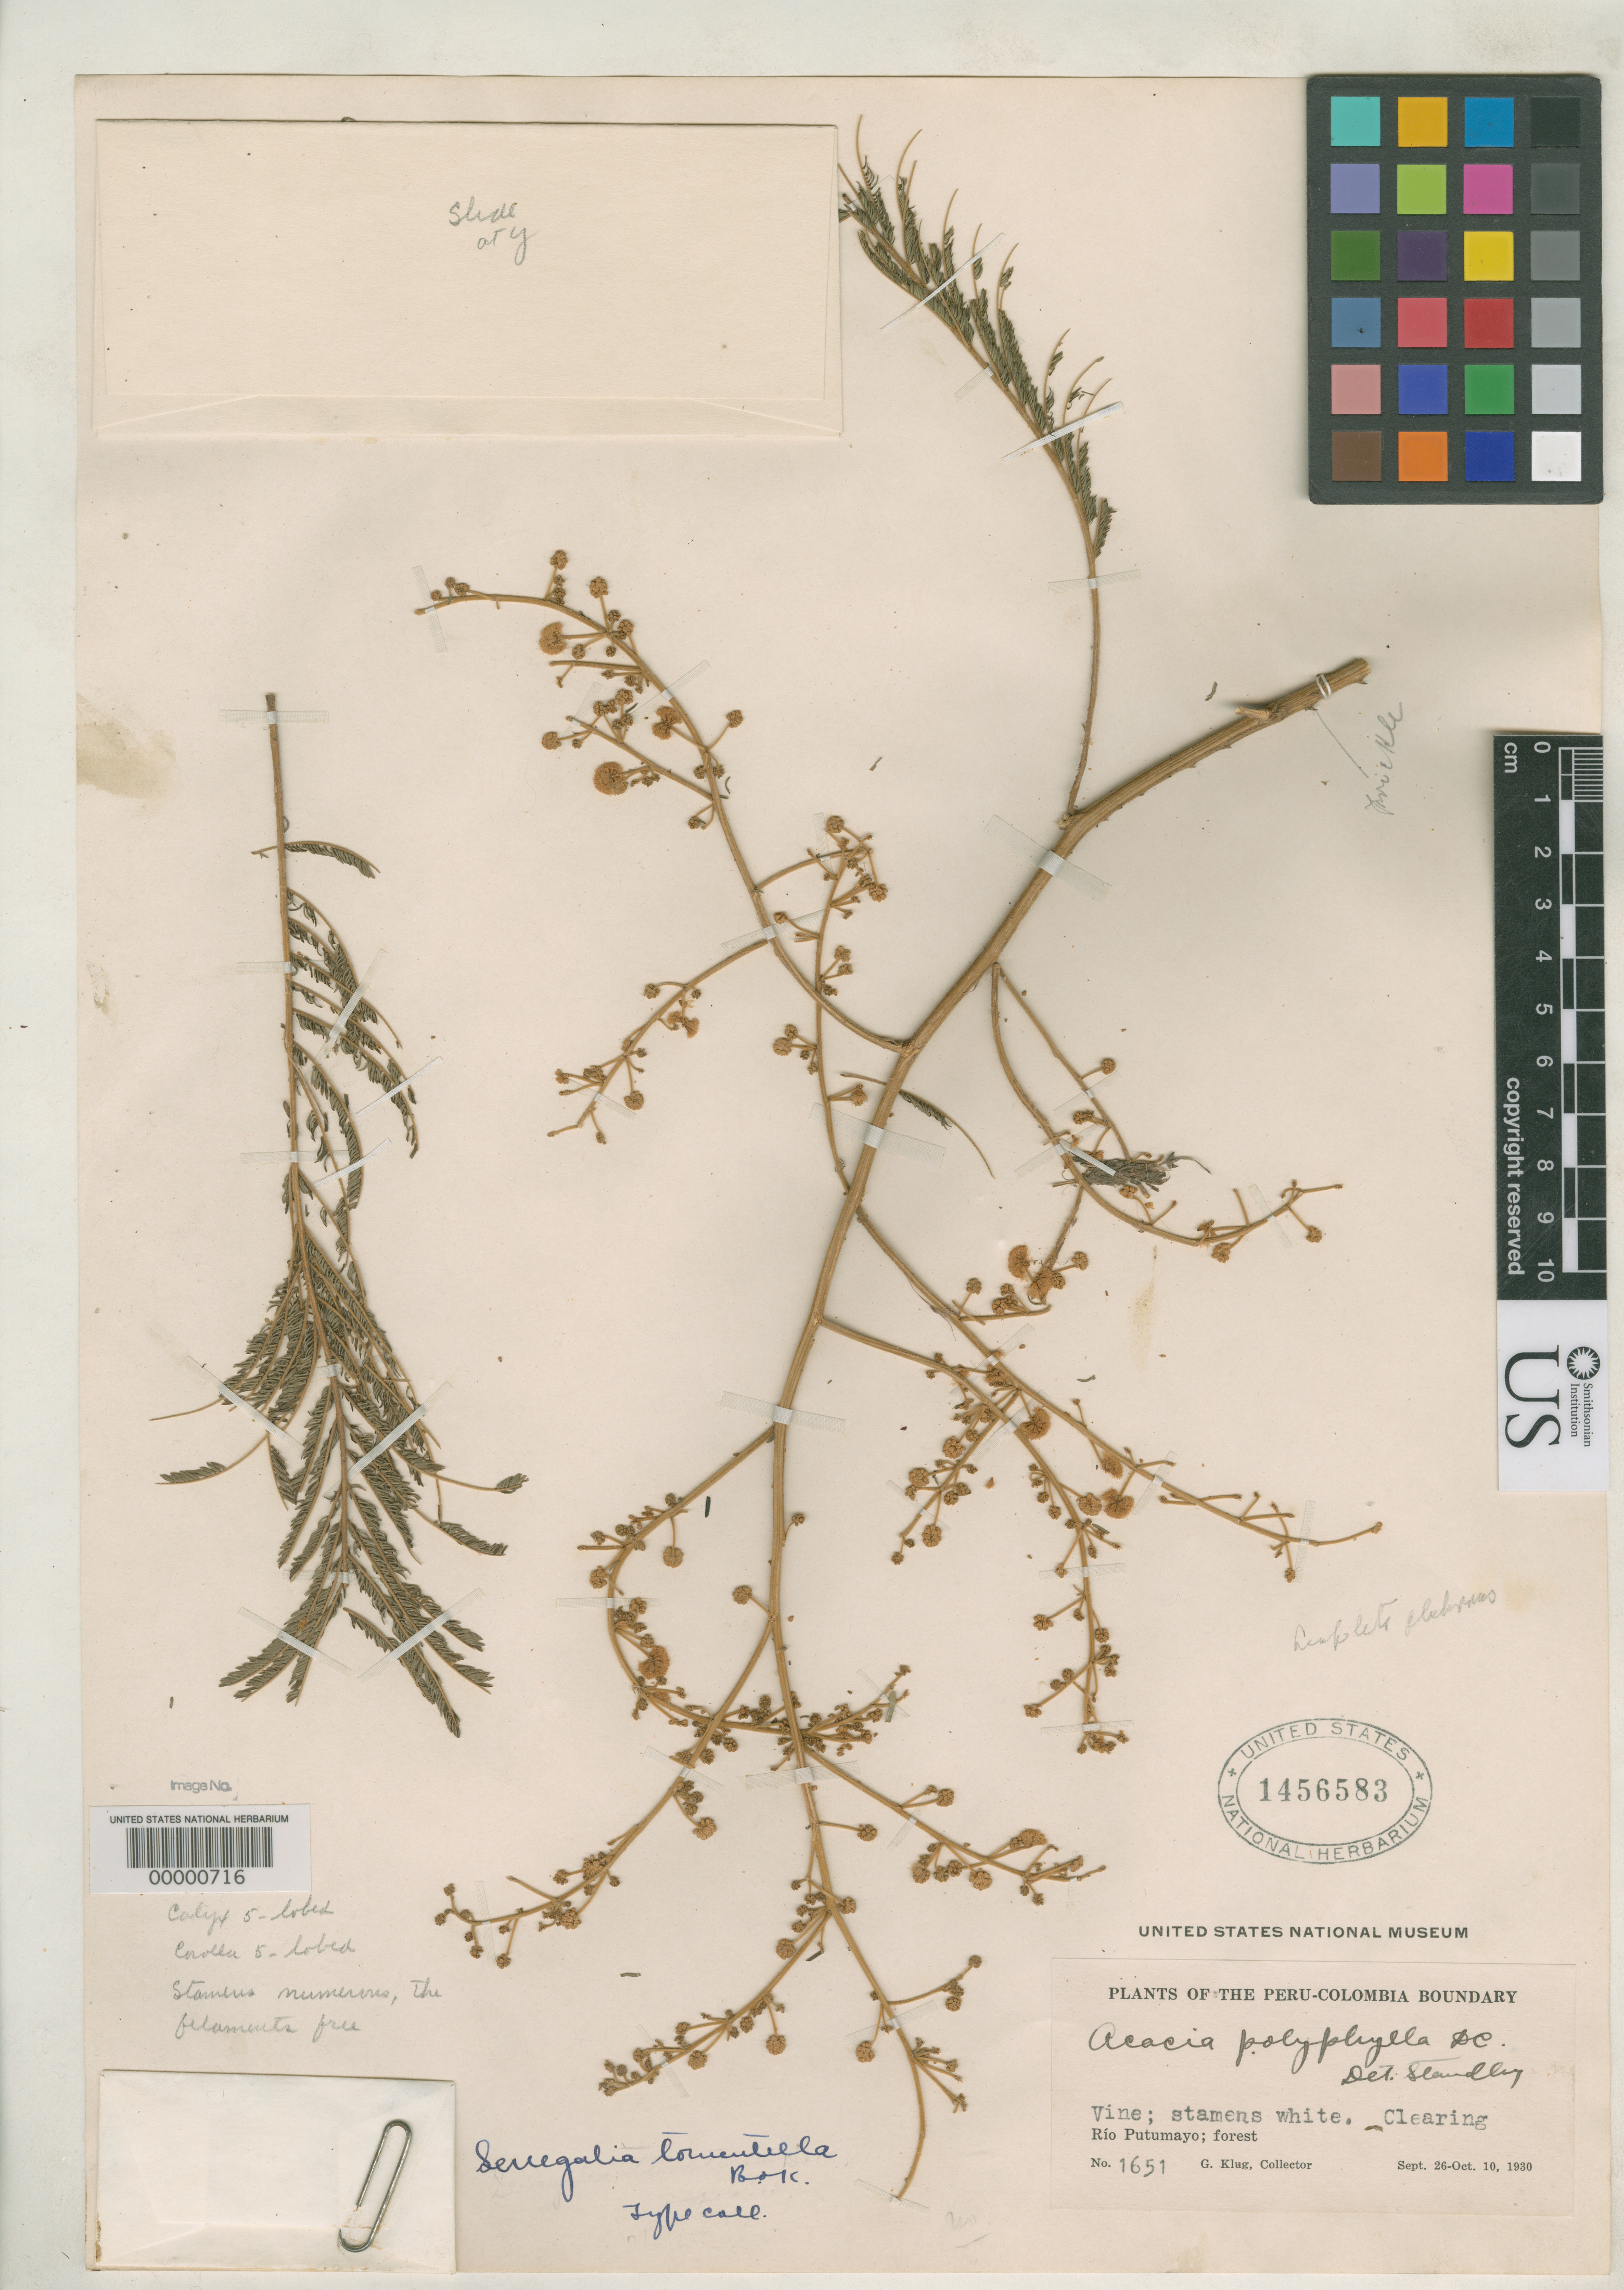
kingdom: Plantae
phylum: Tracheophyta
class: Magnoliopsida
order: Fabales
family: Fabaceae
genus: Senegalia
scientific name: Senegalia tomentella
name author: Britton & Killip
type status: Isotype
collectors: G. Klug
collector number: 1651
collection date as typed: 26 Sep 1930 to 10 Oct 1930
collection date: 1930-09-26/1930-10-10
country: Colombia / Peru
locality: Río Putumayo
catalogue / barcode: US 1456583